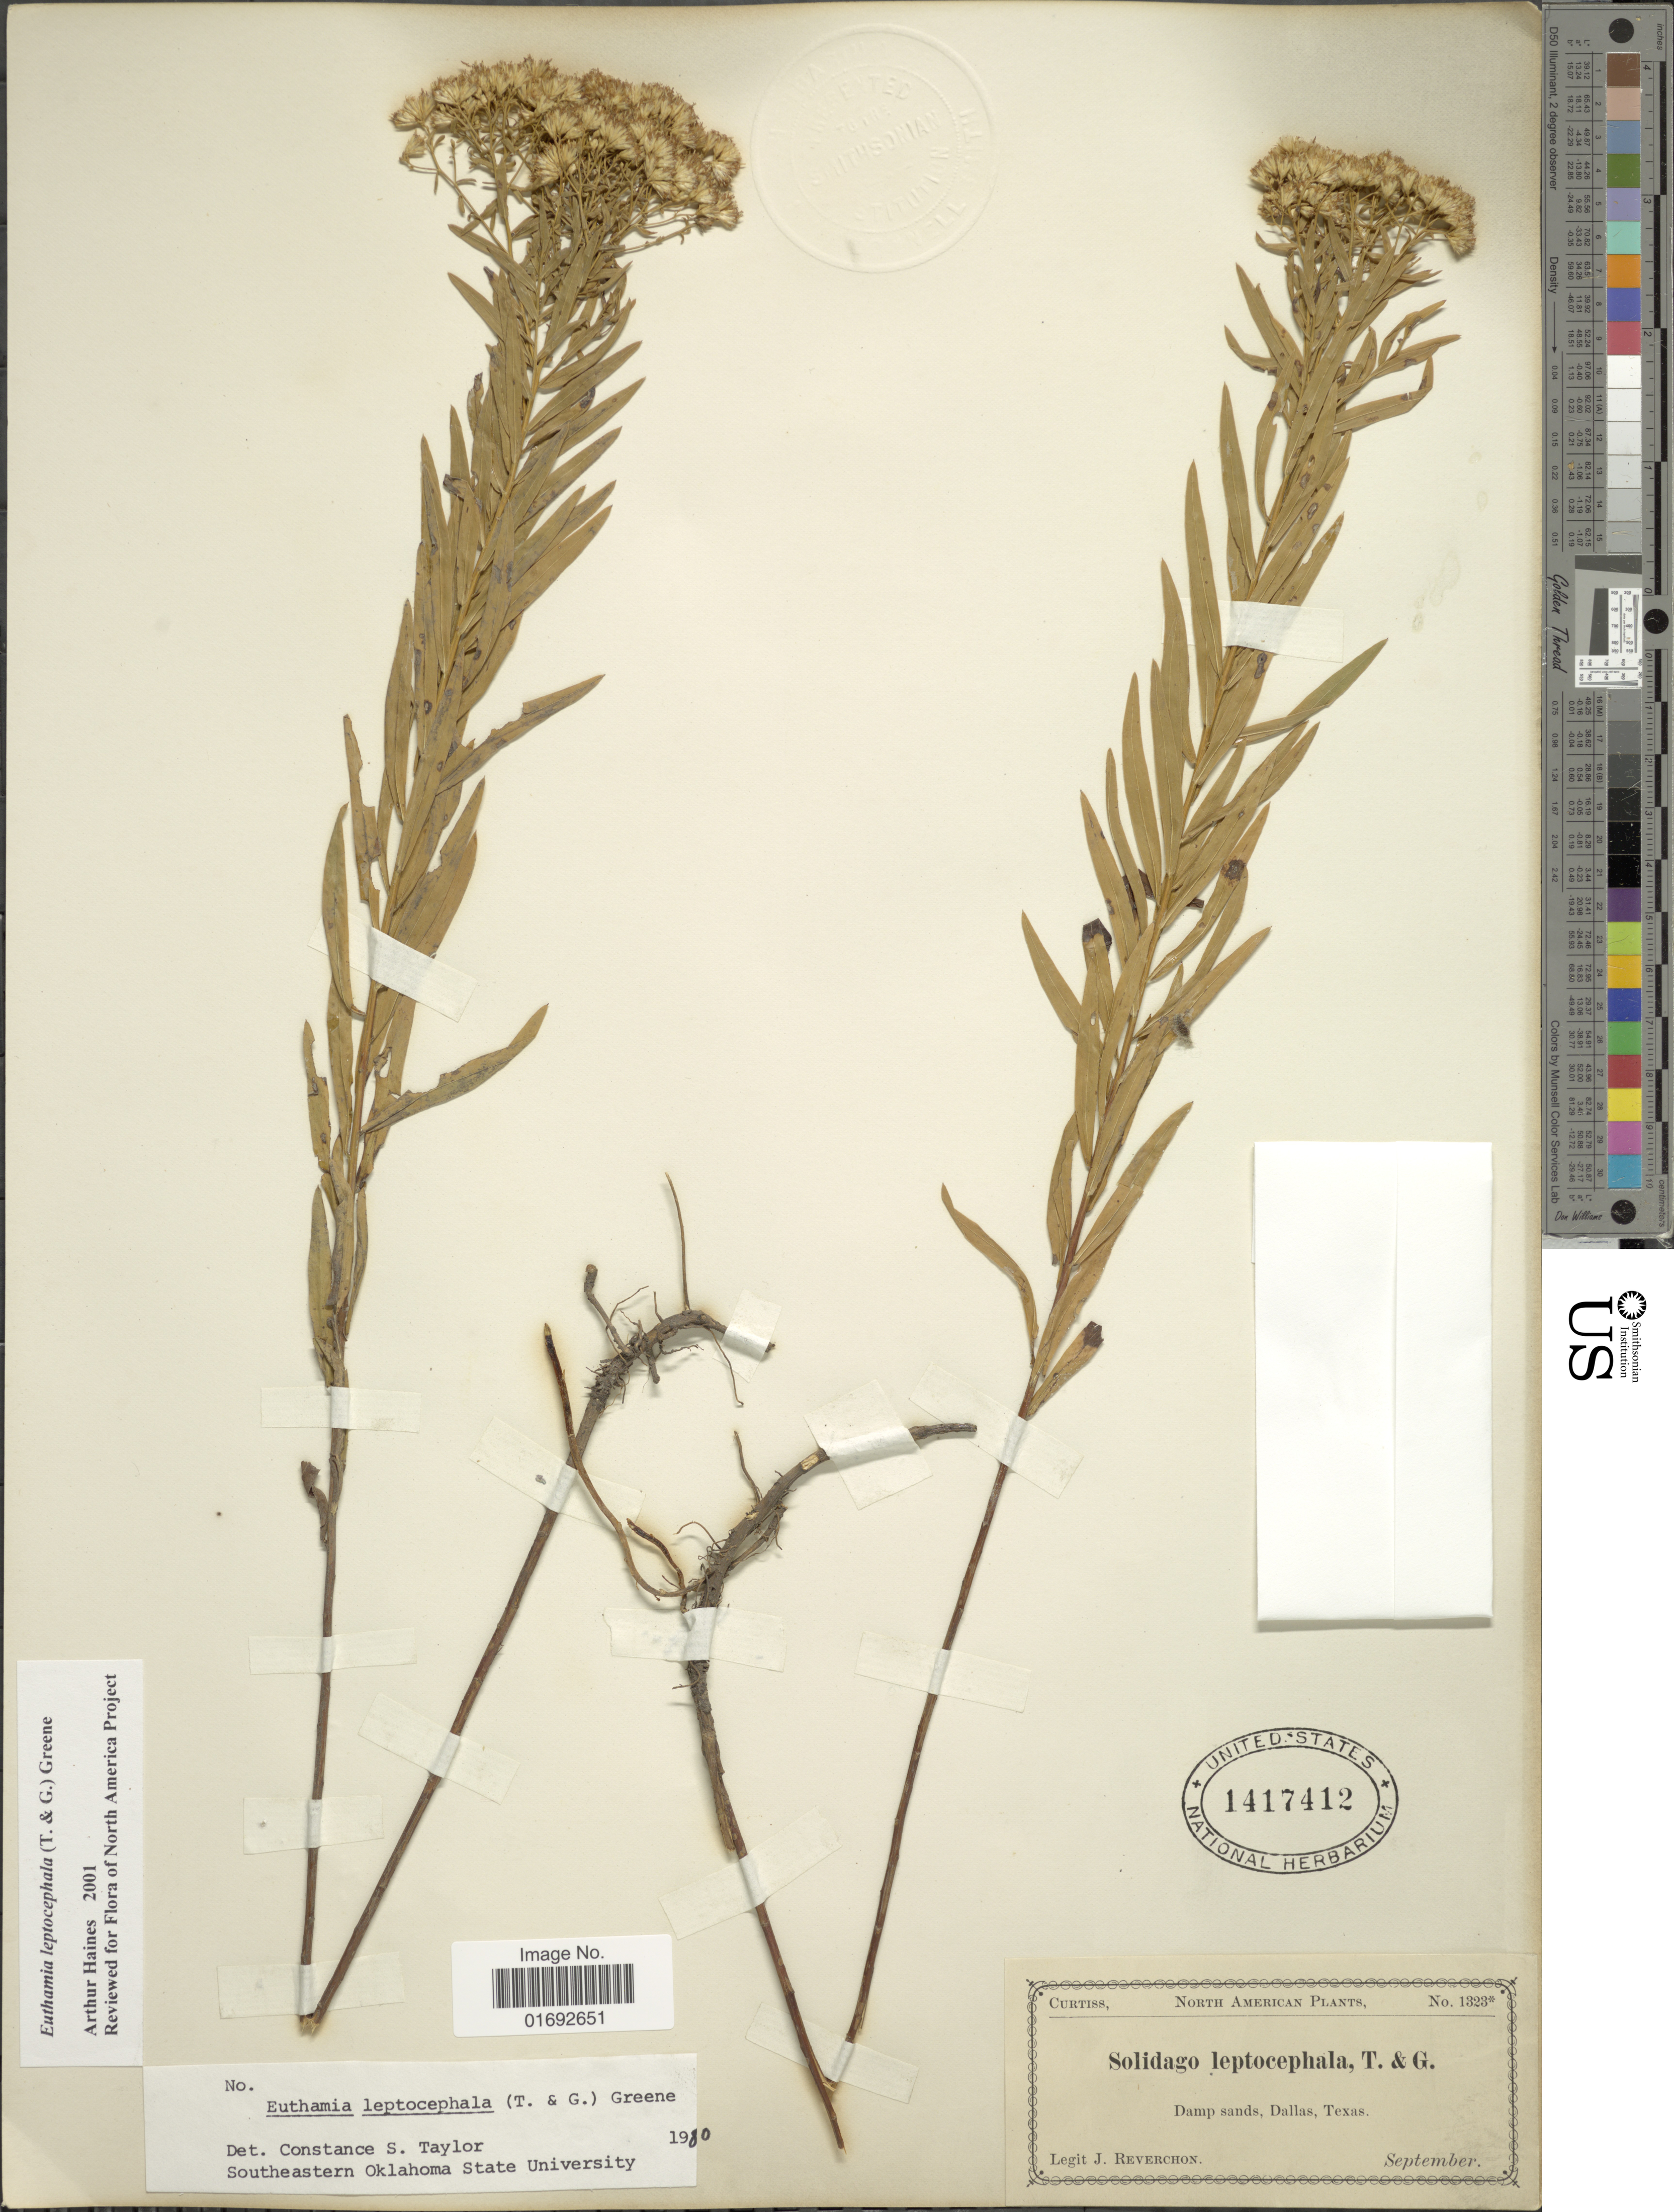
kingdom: Plantae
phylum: Tracheophyta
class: Magnoliopsida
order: Asterales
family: Asteraceae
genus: Euthamia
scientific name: Euthamia leptocephala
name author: (Torr. & A. Gray) Greene ex Porter & Britton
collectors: J. Reverchon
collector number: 1323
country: United States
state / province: Texas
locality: Dallas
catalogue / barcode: US 1417412